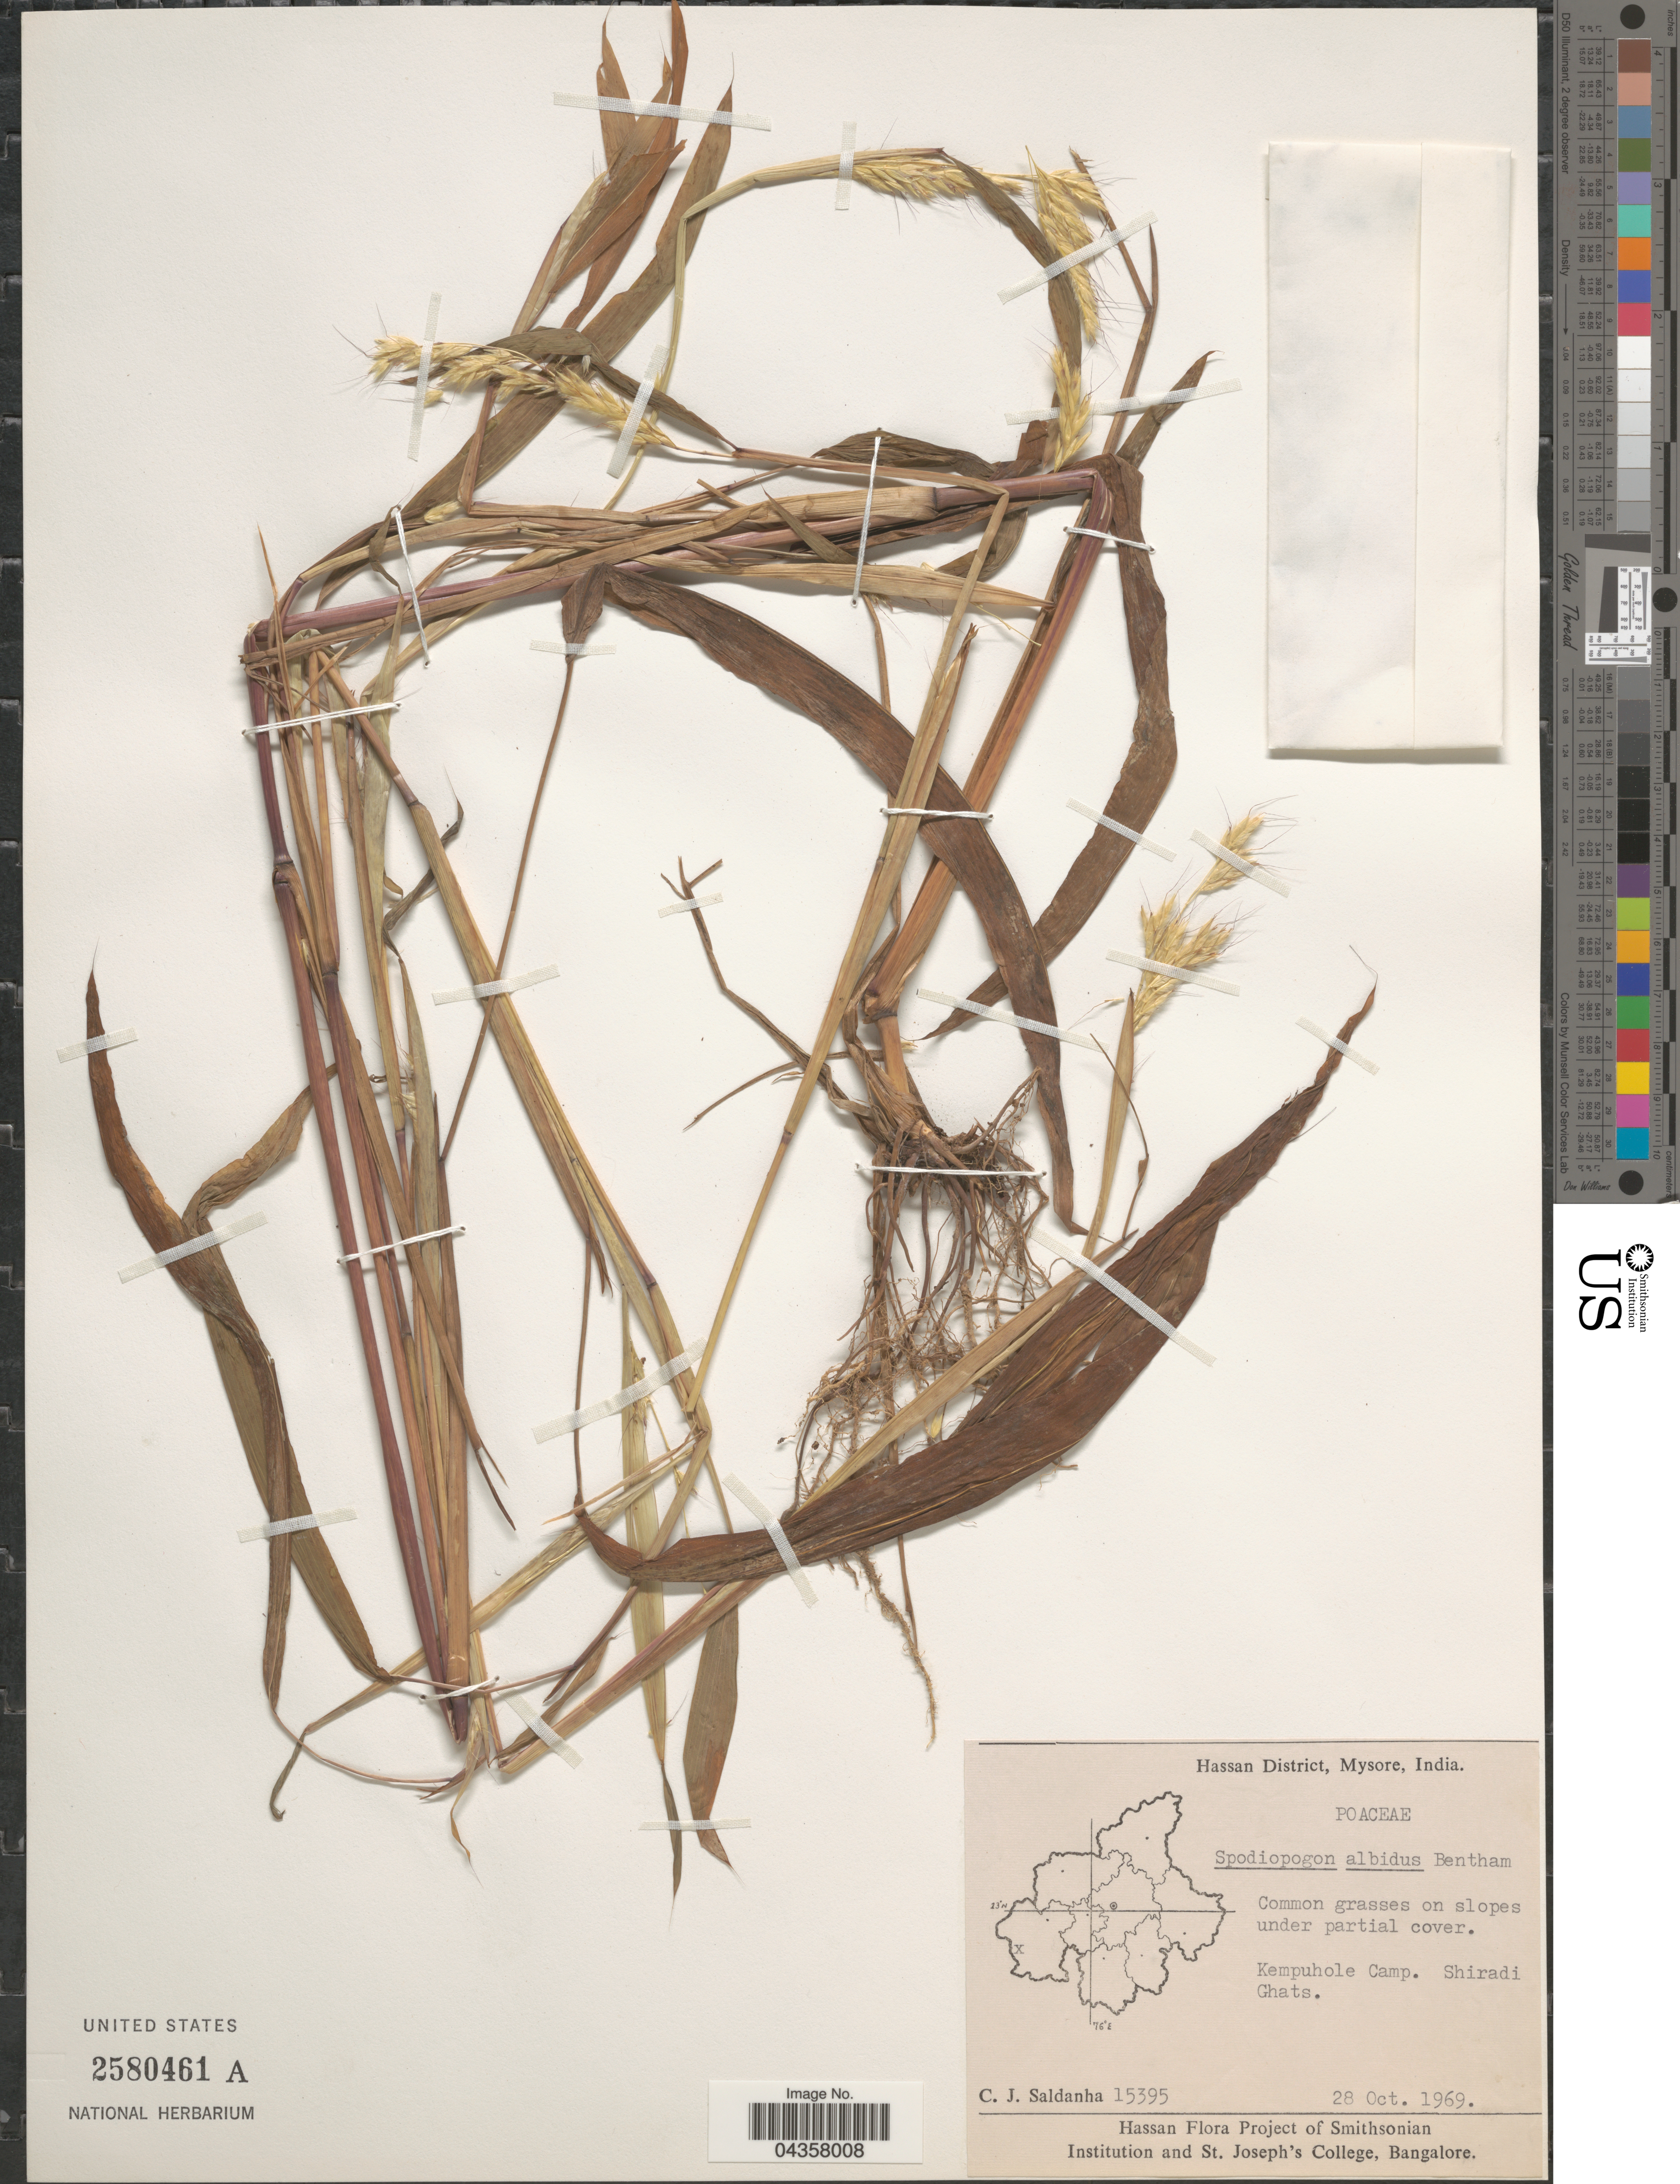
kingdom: Plantae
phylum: Tracheophyta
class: Liliopsida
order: Poales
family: Poaceae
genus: Spodiopogon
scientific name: Spodiopogon rhizophorus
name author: (Steud.) Pilg.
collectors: C. J. Saldanha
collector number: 15395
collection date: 1969-10-28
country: India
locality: Hassan District, Mysore. Kempuhole Camp. Shiradi Ghats.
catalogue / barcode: US 2580461A